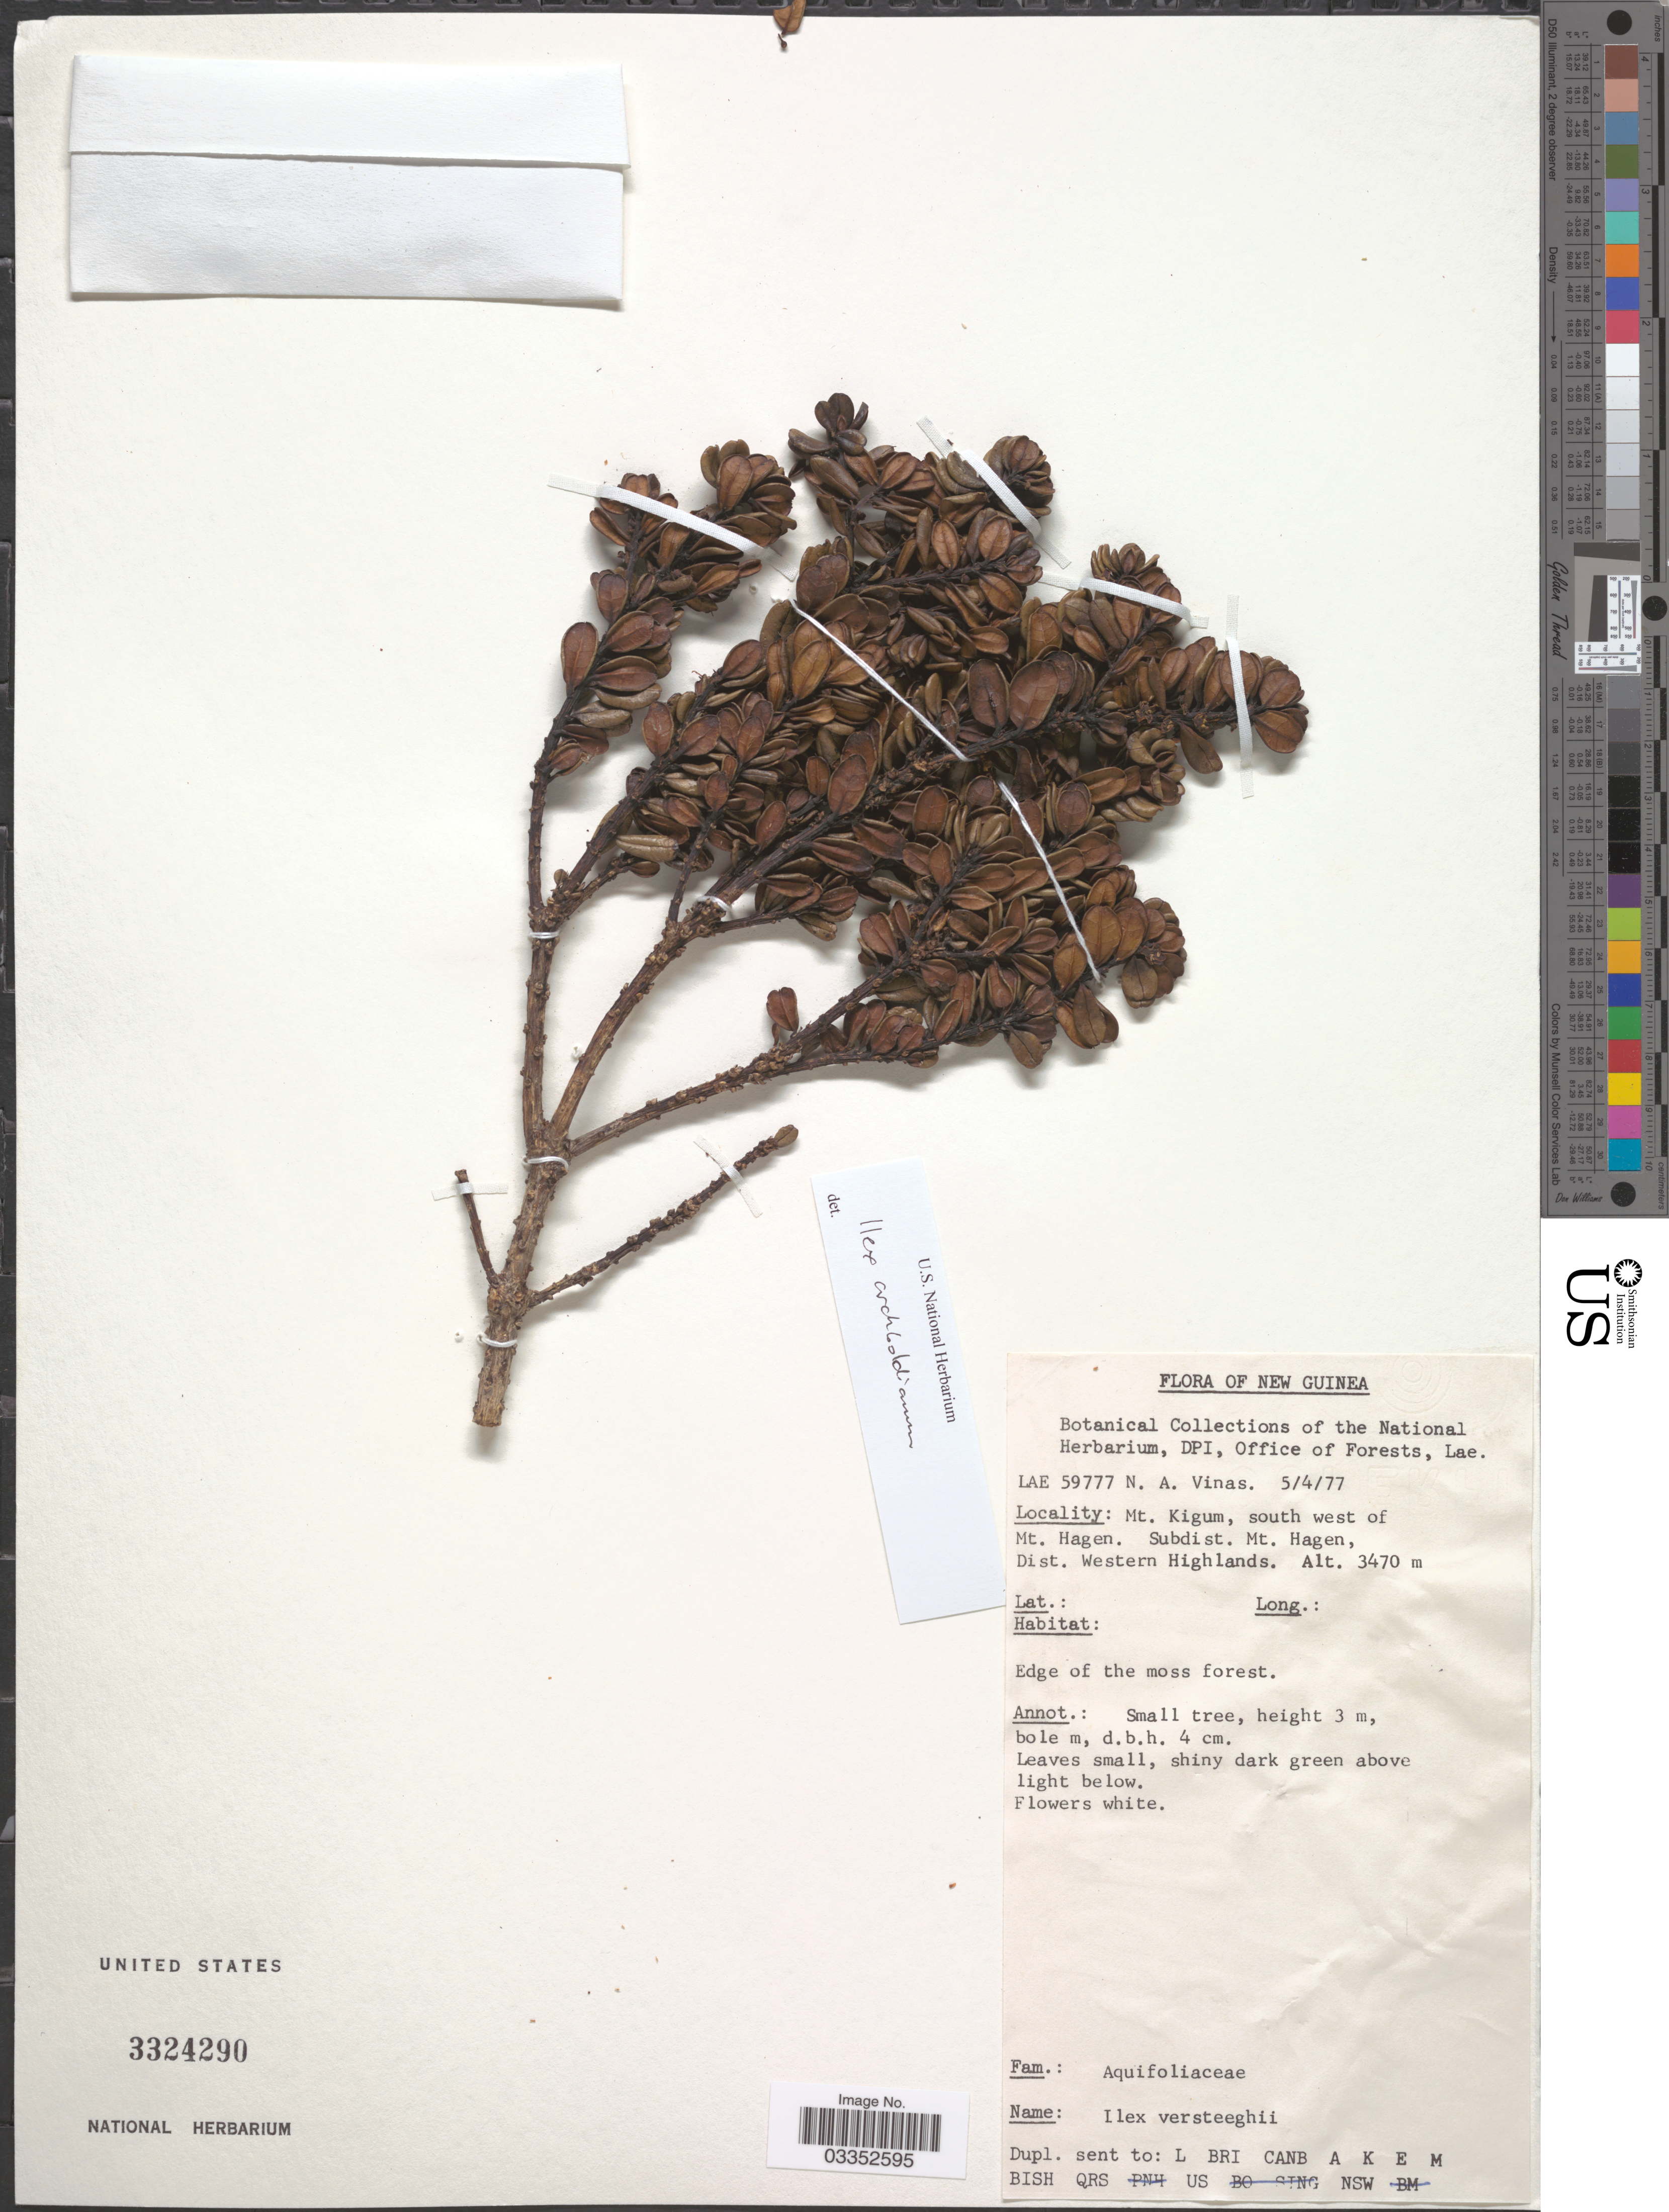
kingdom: Plantae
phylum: Tracheophyta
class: Magnoliopsida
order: Aquifoliales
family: Aquifoliaceae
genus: Ilex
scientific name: Ilex archboldiana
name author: Merr. & L.M. Perry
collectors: N. Vinas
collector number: LAE59777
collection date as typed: Transcribed d/m/y: 5/4/77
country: Papua New Guinea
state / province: Western Highlands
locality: New Guinea. Mt. Kigum, south west of Mt. Hagen. Subdist. Mt. Hagen, Dist. Western Highlands.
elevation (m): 3470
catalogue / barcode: US 3324290